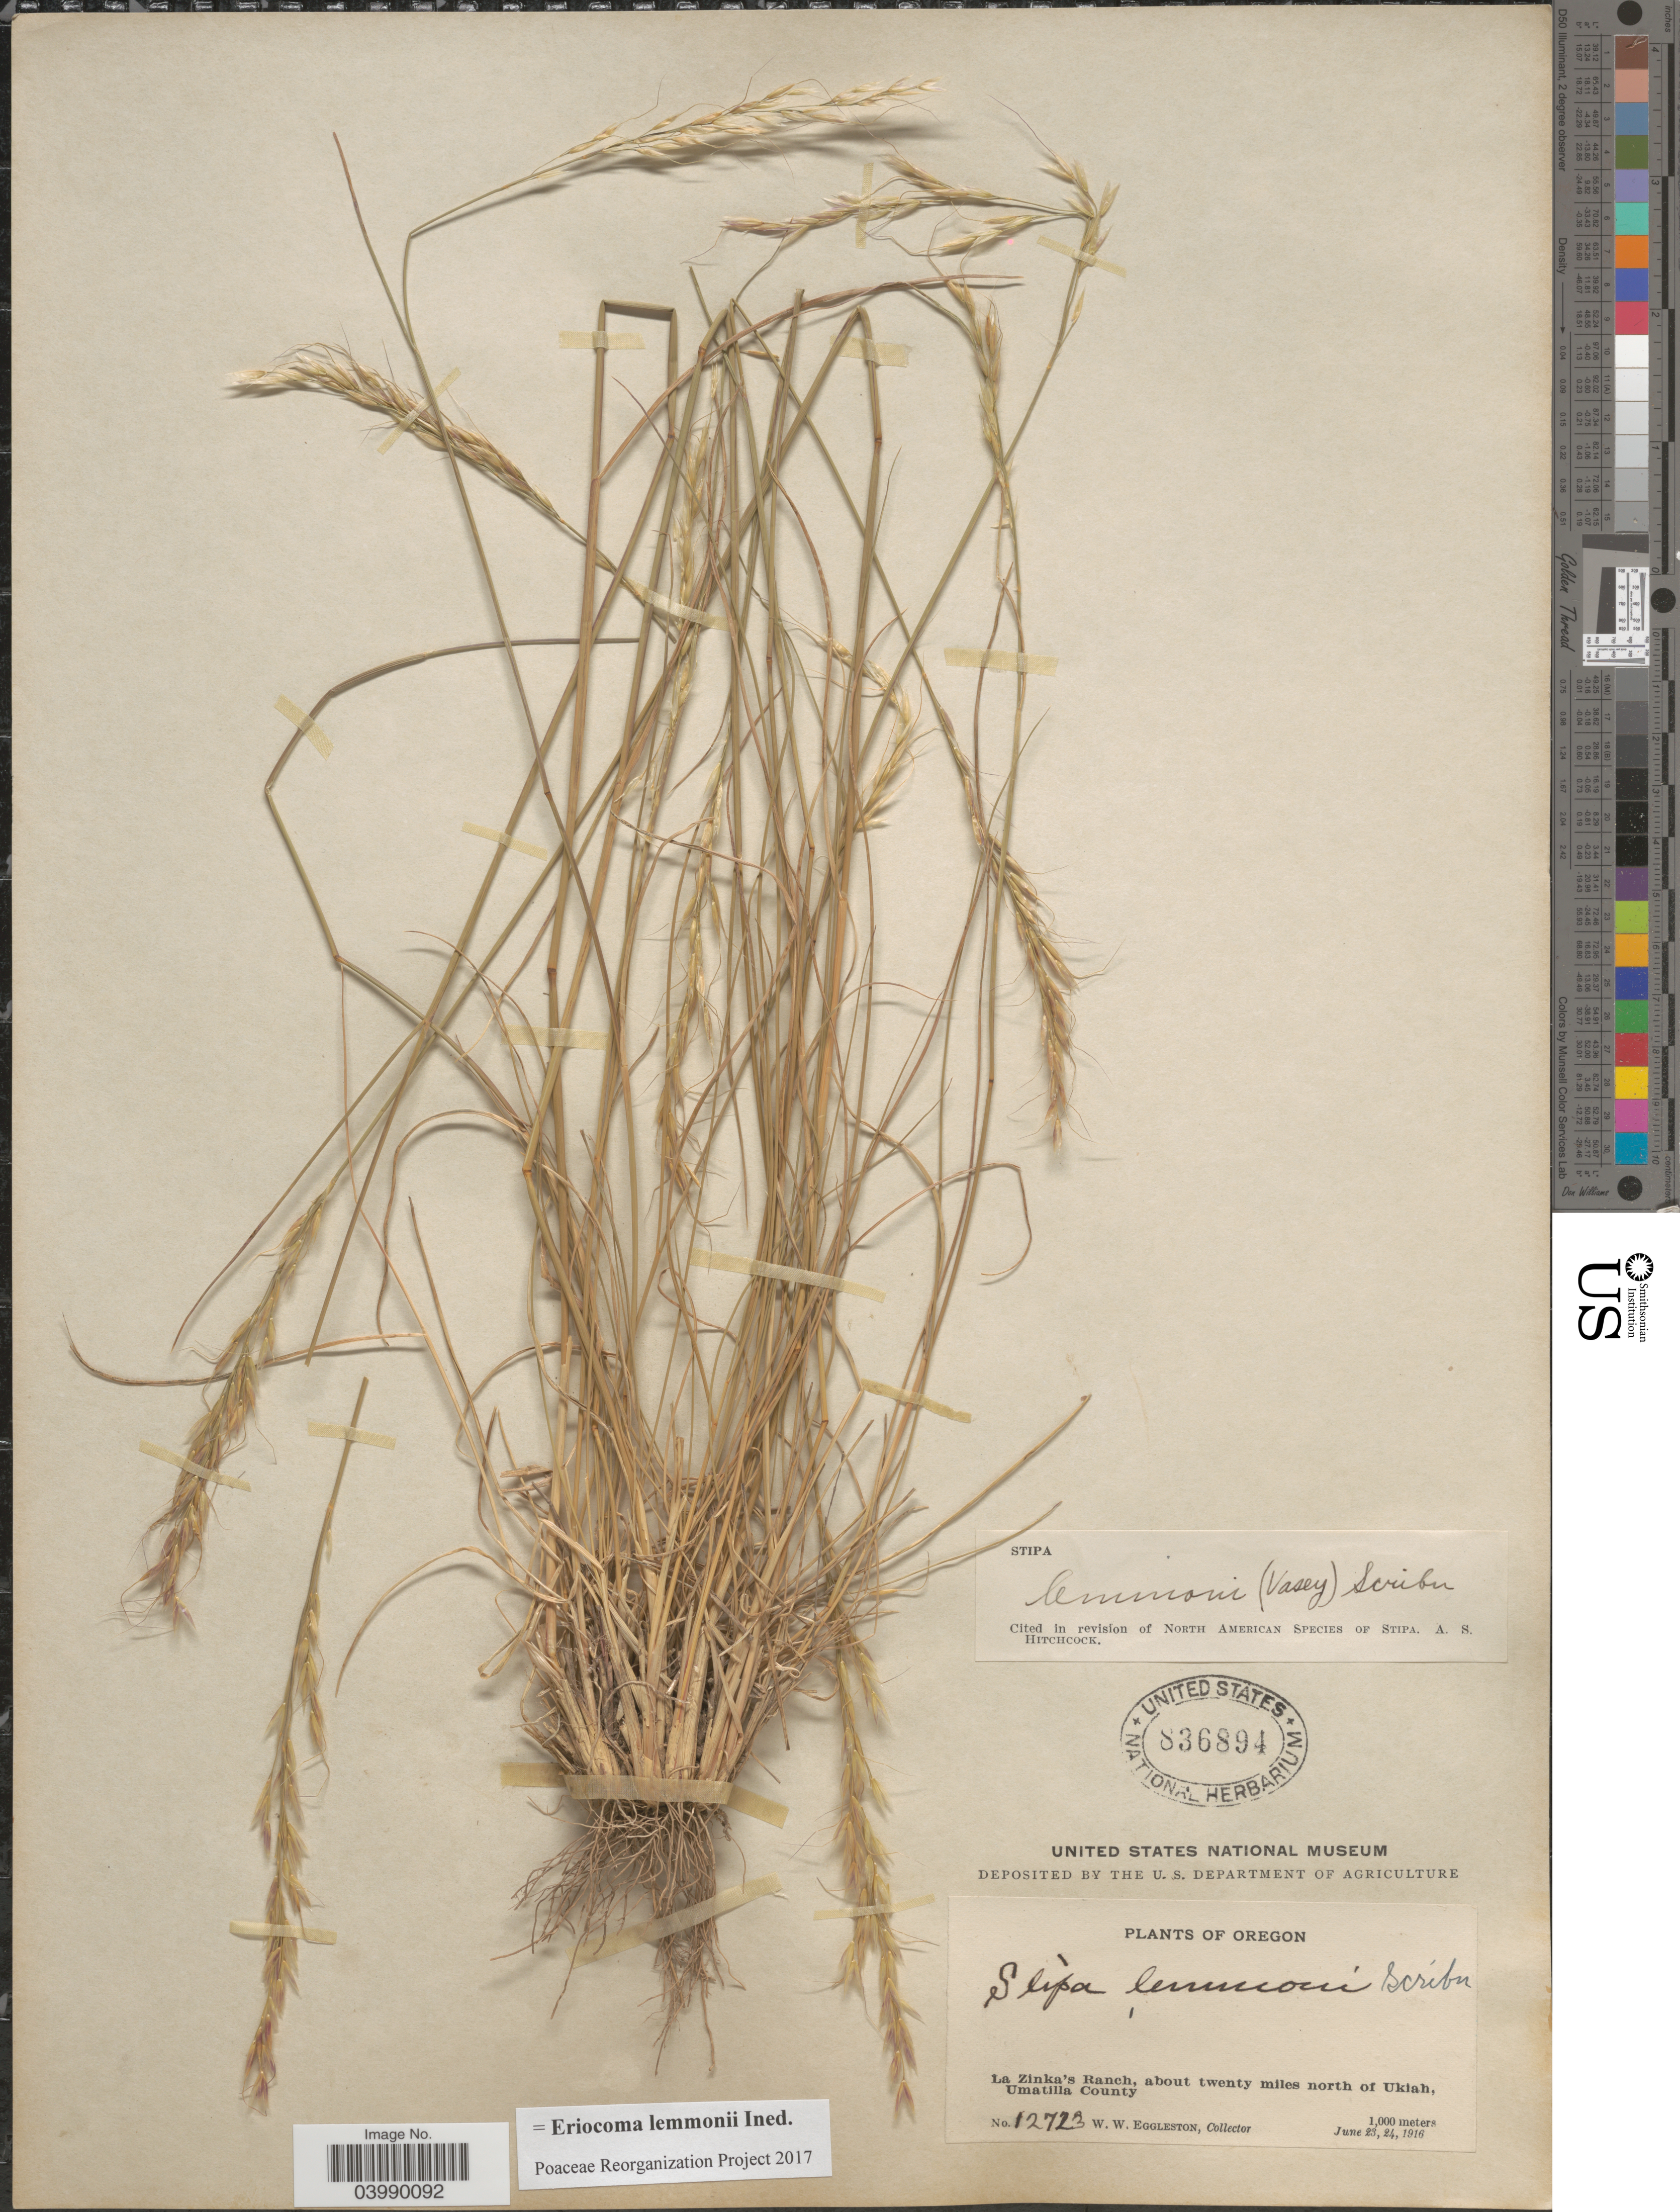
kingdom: Plantae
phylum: Tracheophyta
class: Liliopsida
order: Poales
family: Poaceae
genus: Eriocoma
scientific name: Eriocoma lemmonii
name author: (Vasey) Romasch.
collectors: W. W. Eggleston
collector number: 12723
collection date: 1916-06-23/1916-06-24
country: United States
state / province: Oregon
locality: La Zinka's Ranch, about twenty miles north of Ukiah, Umatilla County.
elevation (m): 1000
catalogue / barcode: US 836894